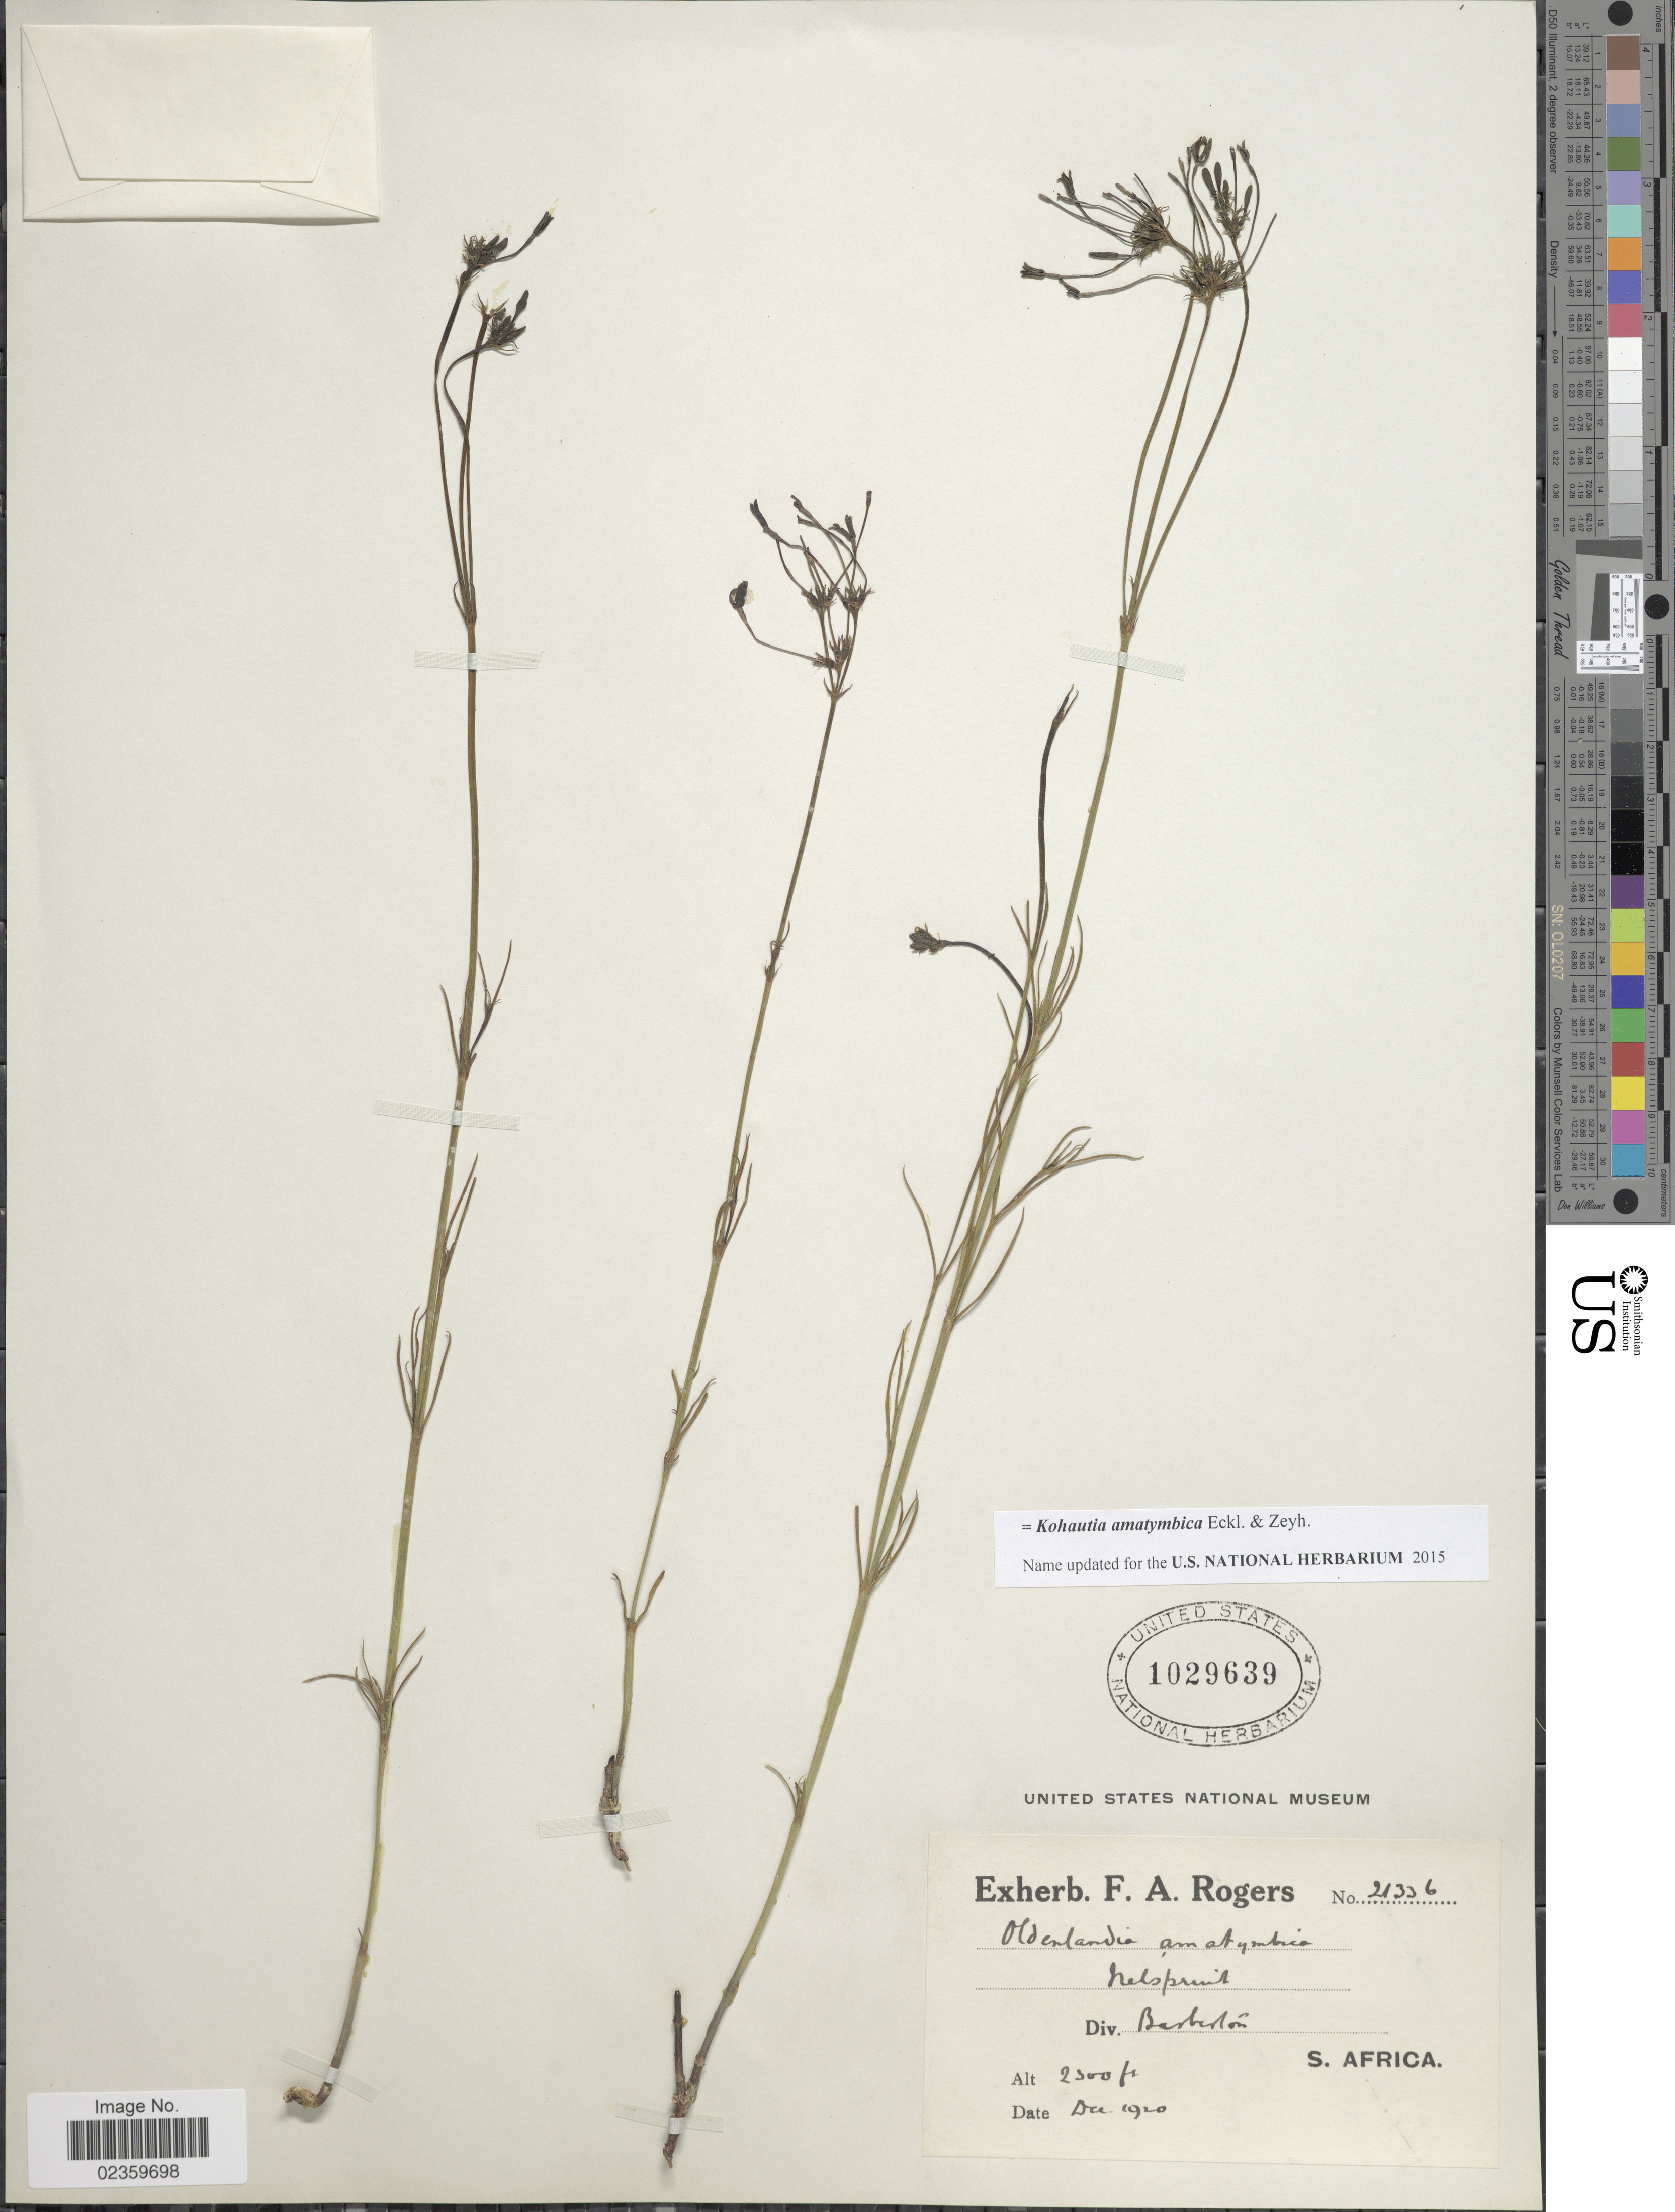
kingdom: Plantae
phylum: Tracheophyta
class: Magnoliopsida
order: Gentianales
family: Rubiaceae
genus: Kohautia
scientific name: Kohautia amatymbica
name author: Eckl. & Zeyh.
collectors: ex herb. F. A. Rogers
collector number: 21336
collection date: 1920-12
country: South Africa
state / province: Mpumalanga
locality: Nelspruit, Div. Barberton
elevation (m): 701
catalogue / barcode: US 1029639